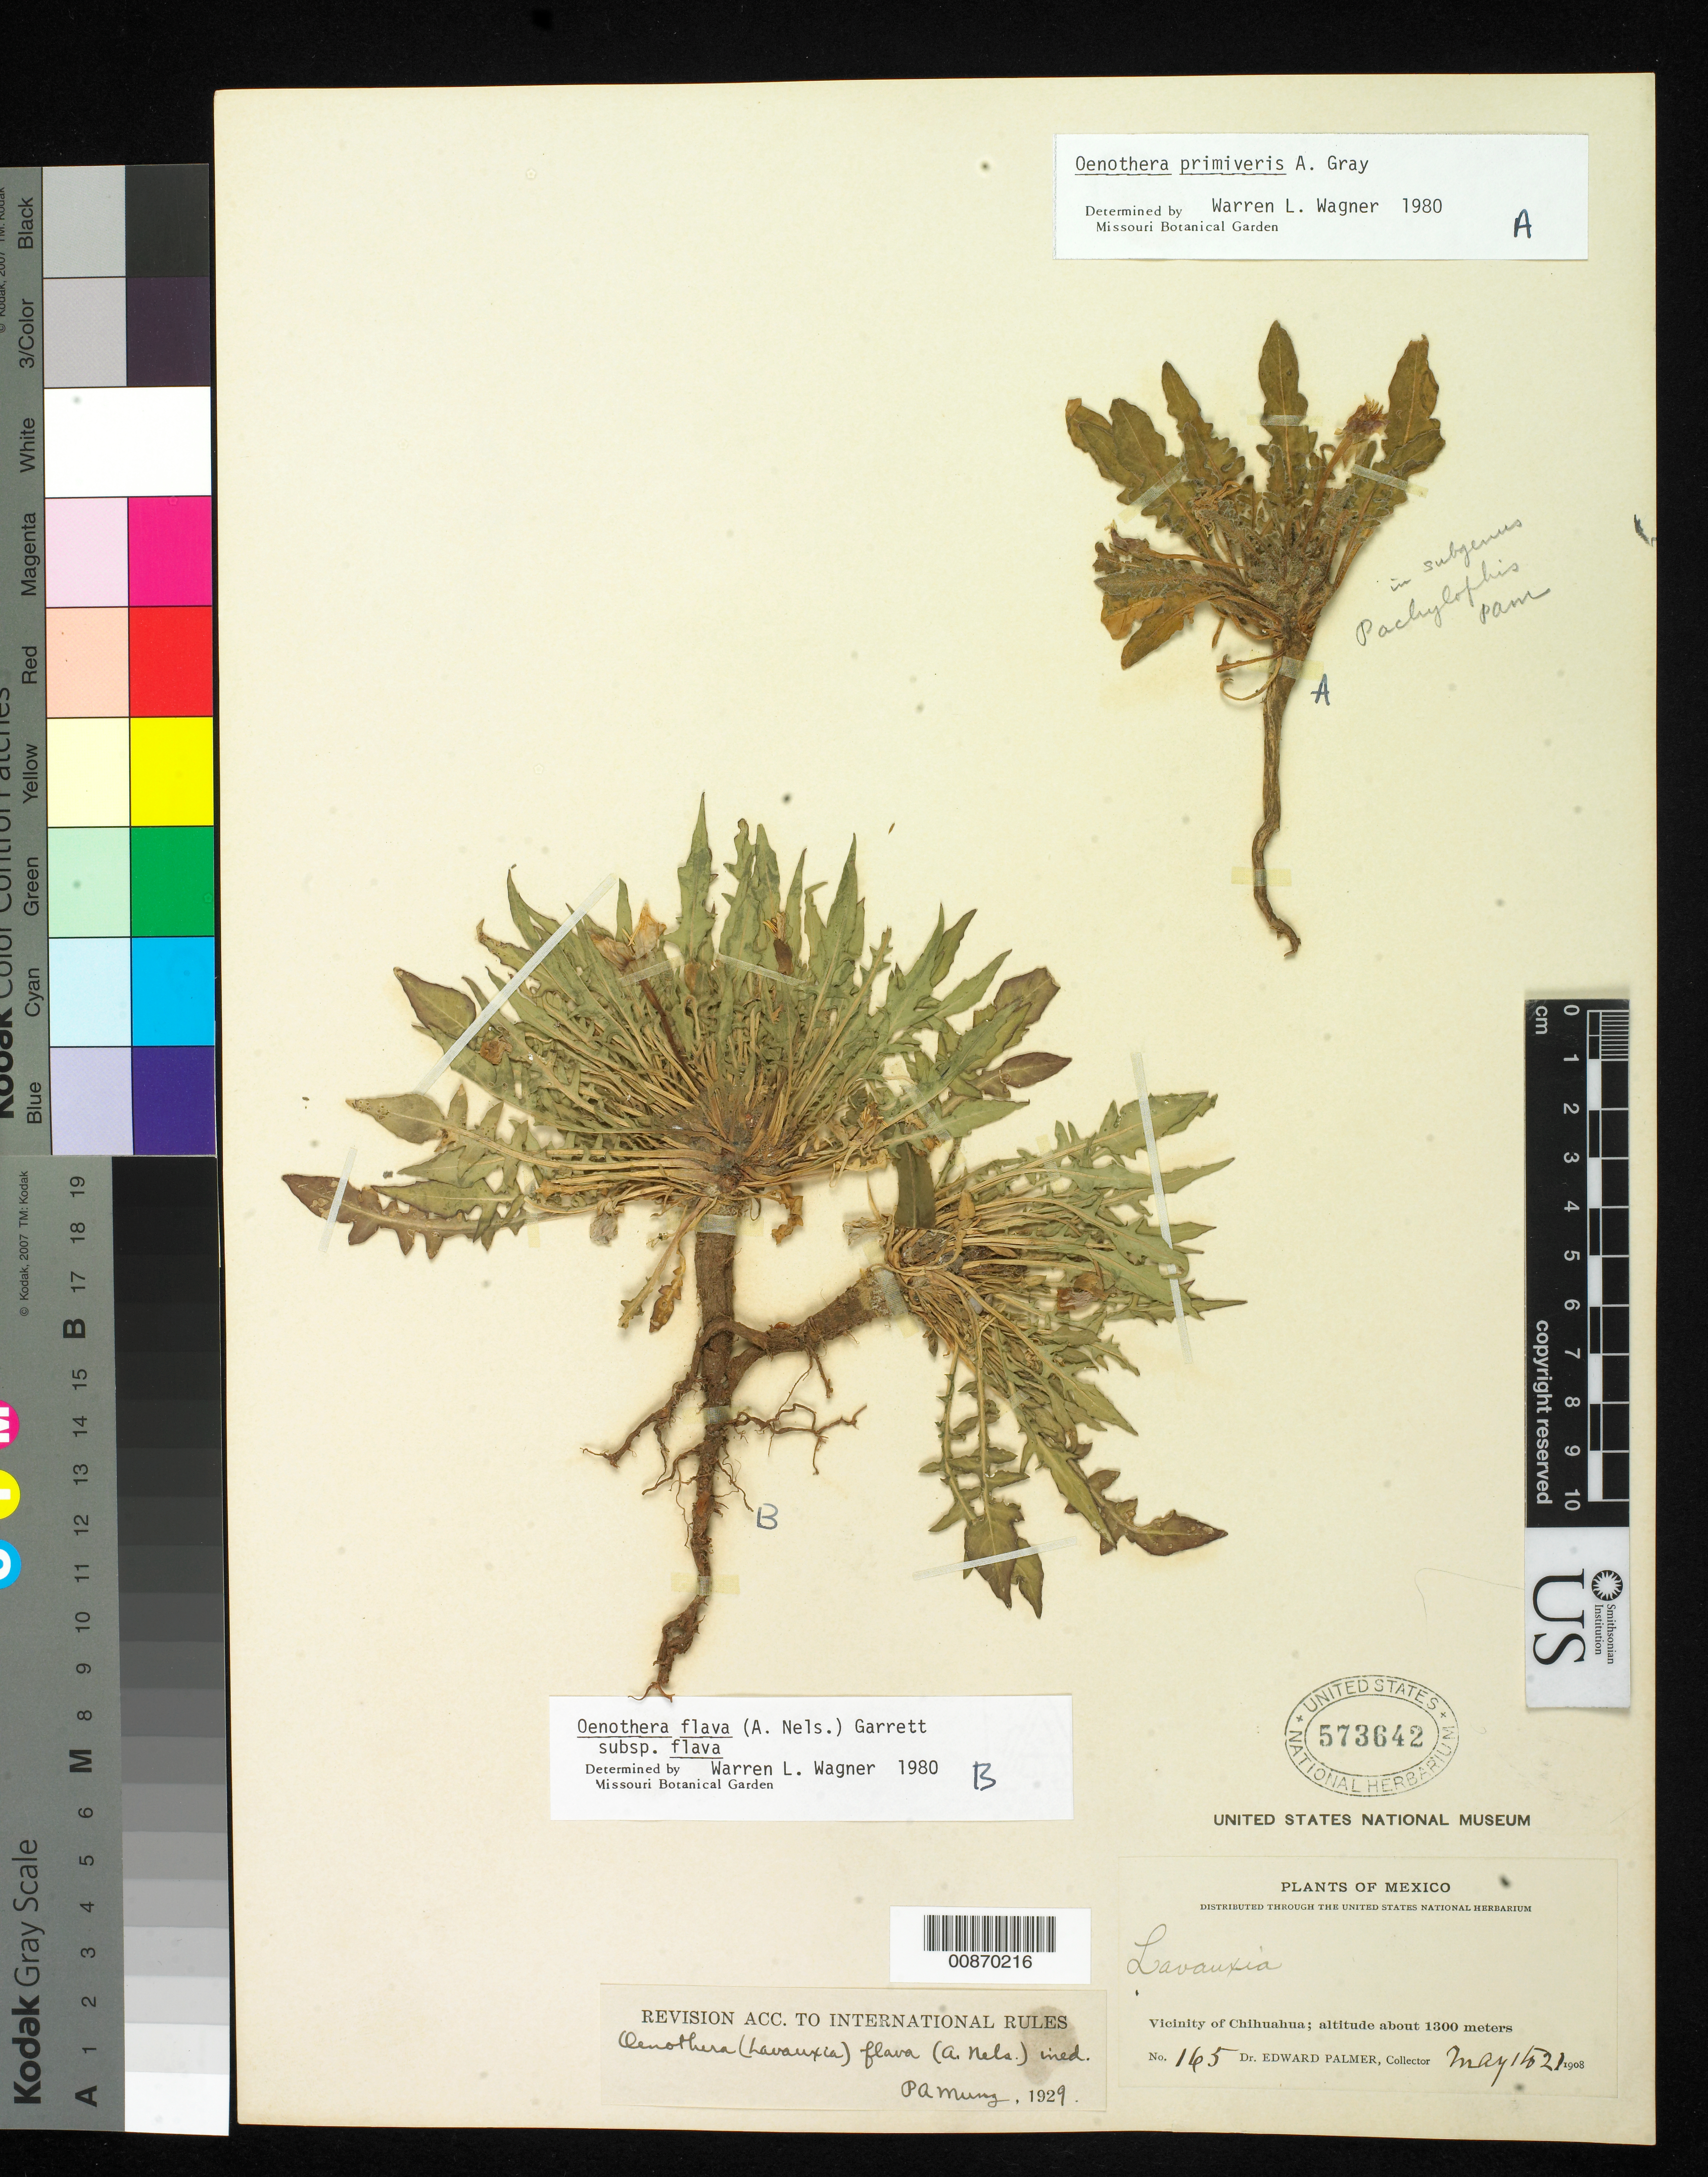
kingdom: Plantae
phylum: Tracheophyta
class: Magnoliopsida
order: Myrtales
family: Onagraceae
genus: Oenothera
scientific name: Oenothera flava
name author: (A. Nelson) Garrett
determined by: Wagner, W. L., (BOT), Smithsonian Institution - National Museum of Natural History (UNITED STATES)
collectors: E. Palmer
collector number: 165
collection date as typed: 01 May 1908 to 21 May 1908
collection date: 1908-05-01/1908-05-21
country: Mexico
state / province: Chihuahua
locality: Vicinity of Chihuahua.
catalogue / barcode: US 573642